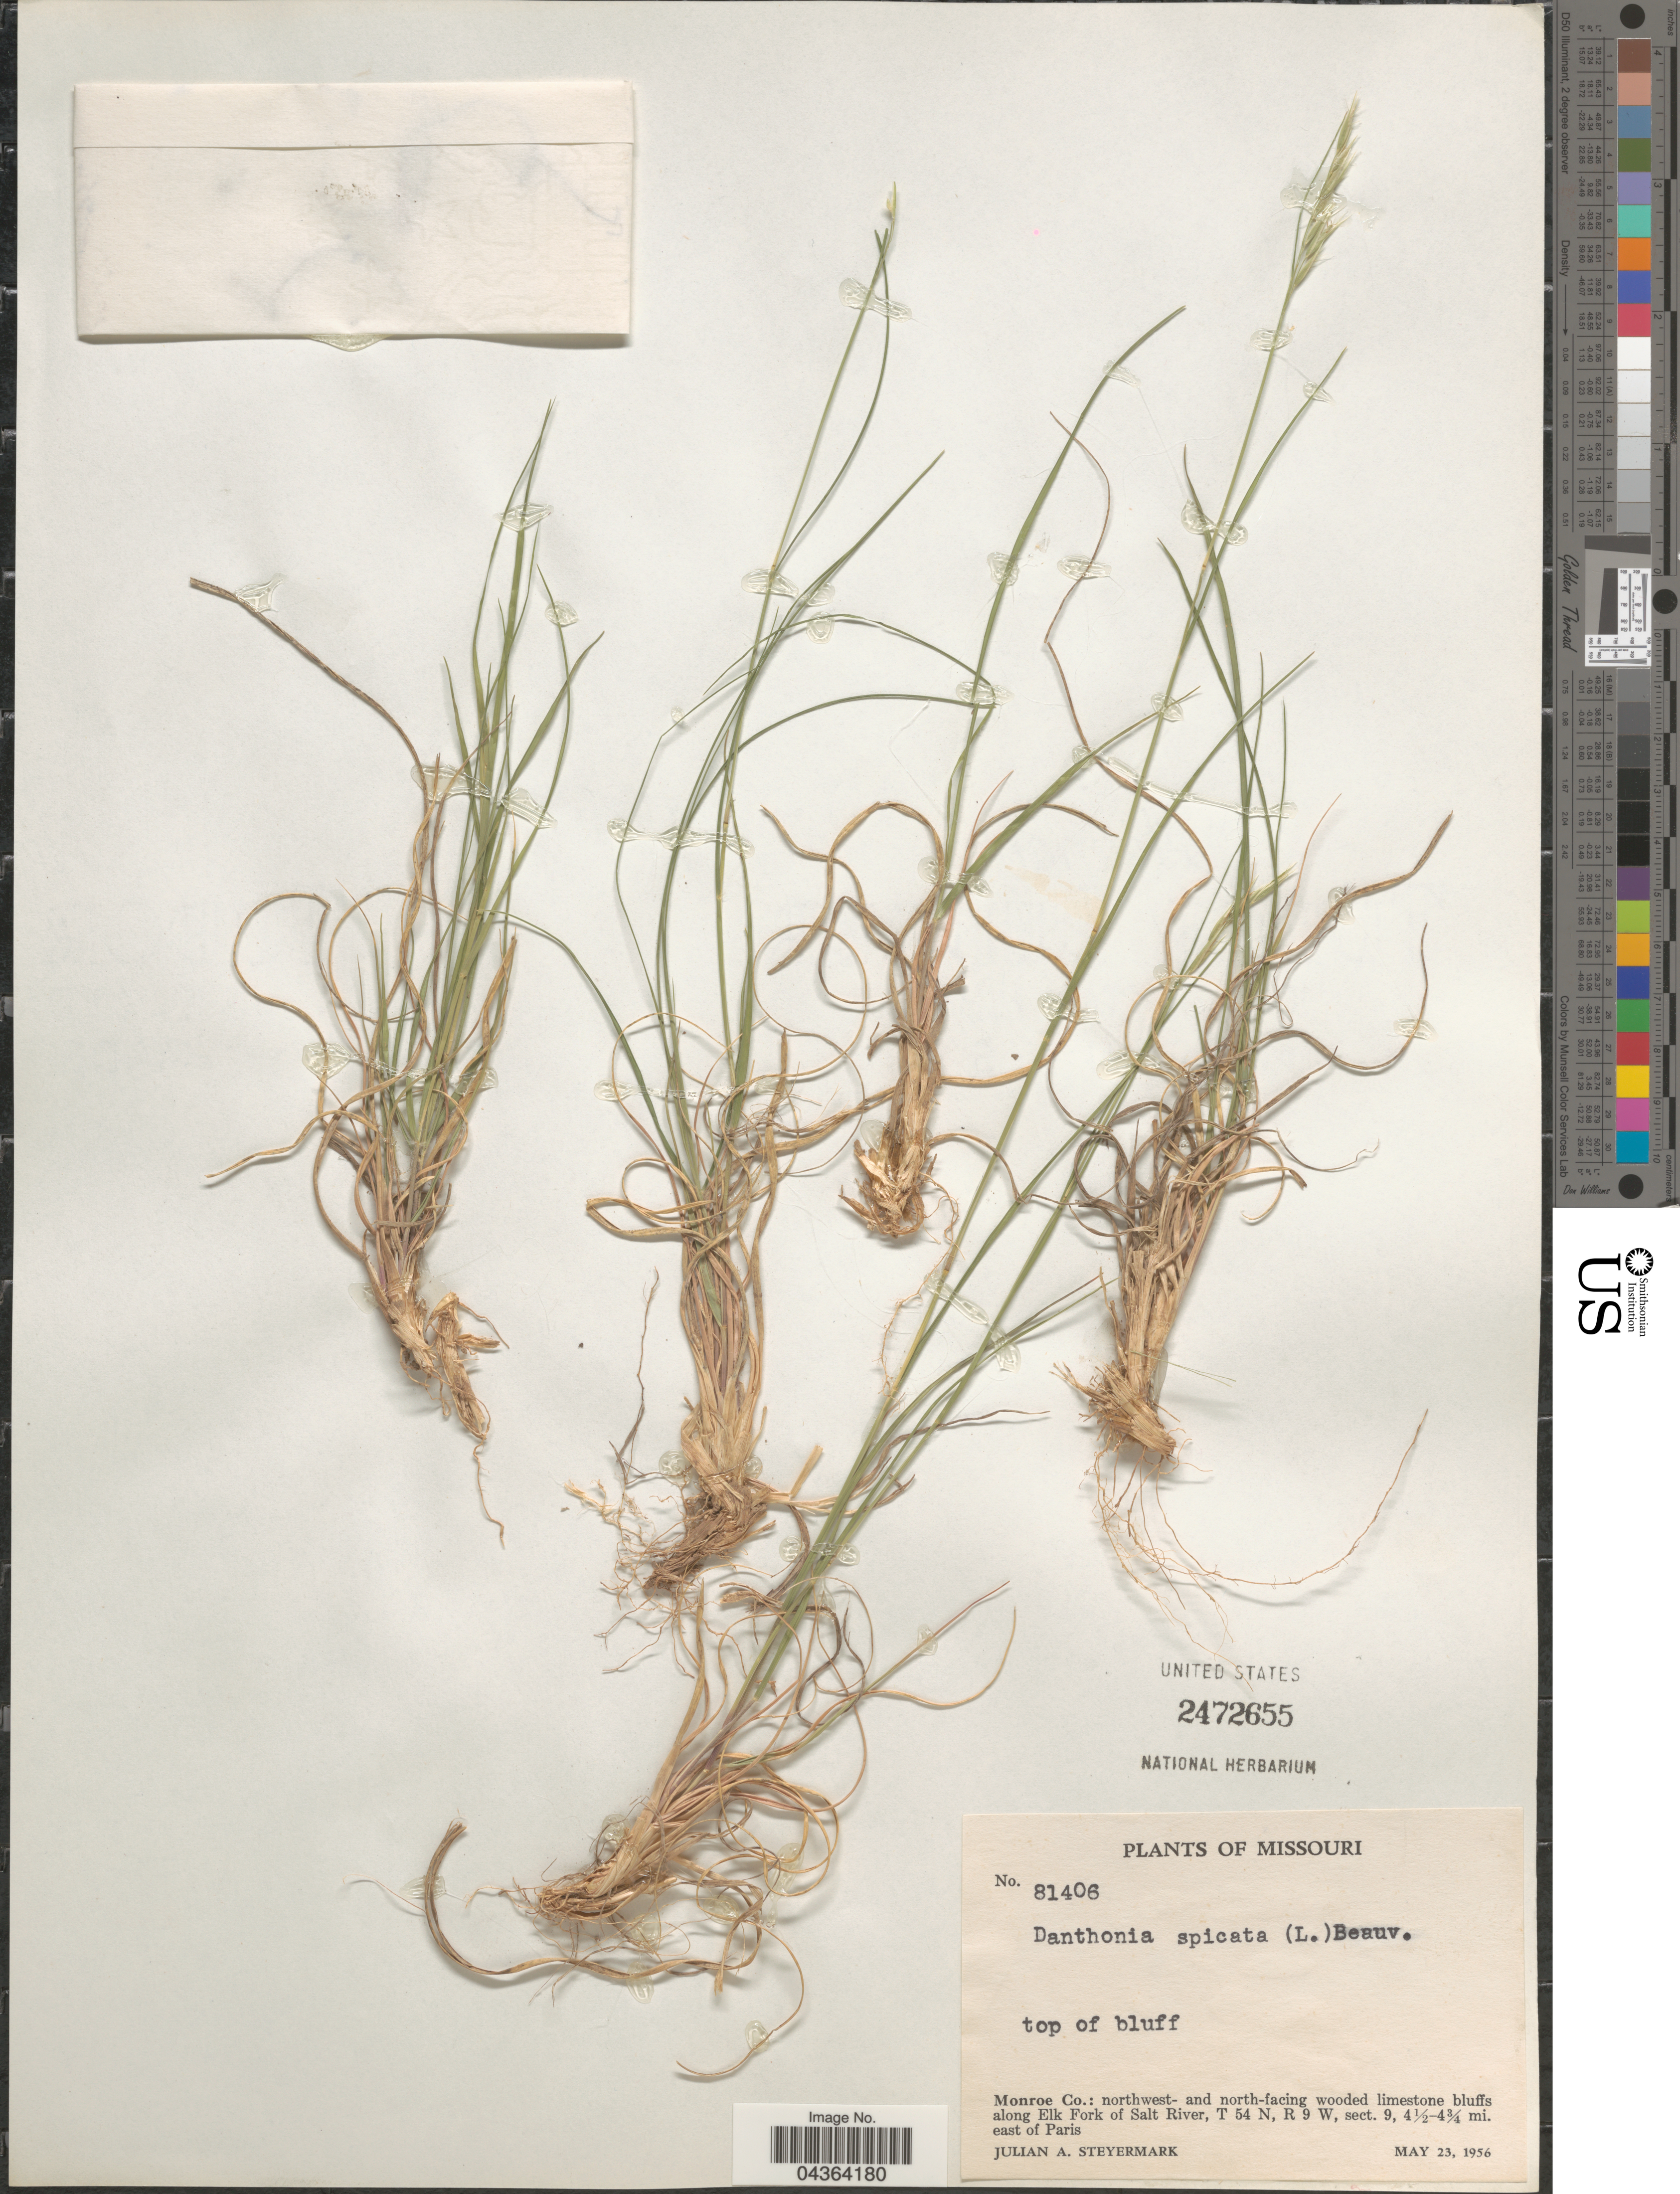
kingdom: Plantae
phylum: Tracheophyta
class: Liliopsida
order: Poales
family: Poaceae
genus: Danthonia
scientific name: Danthonia spicata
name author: (L.) P. Beauv. ex Roem. & Schult.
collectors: J. Steyermark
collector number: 81406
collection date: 1956-05-23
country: United States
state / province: Missouri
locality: Monroe Co.: northwest- and north-facing wooded limestone bluffs along Elk Fork of Salt River, T 54 N, R 9 W, sect. 9, 4½-4¾ mi. east of Paris.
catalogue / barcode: US 2472655